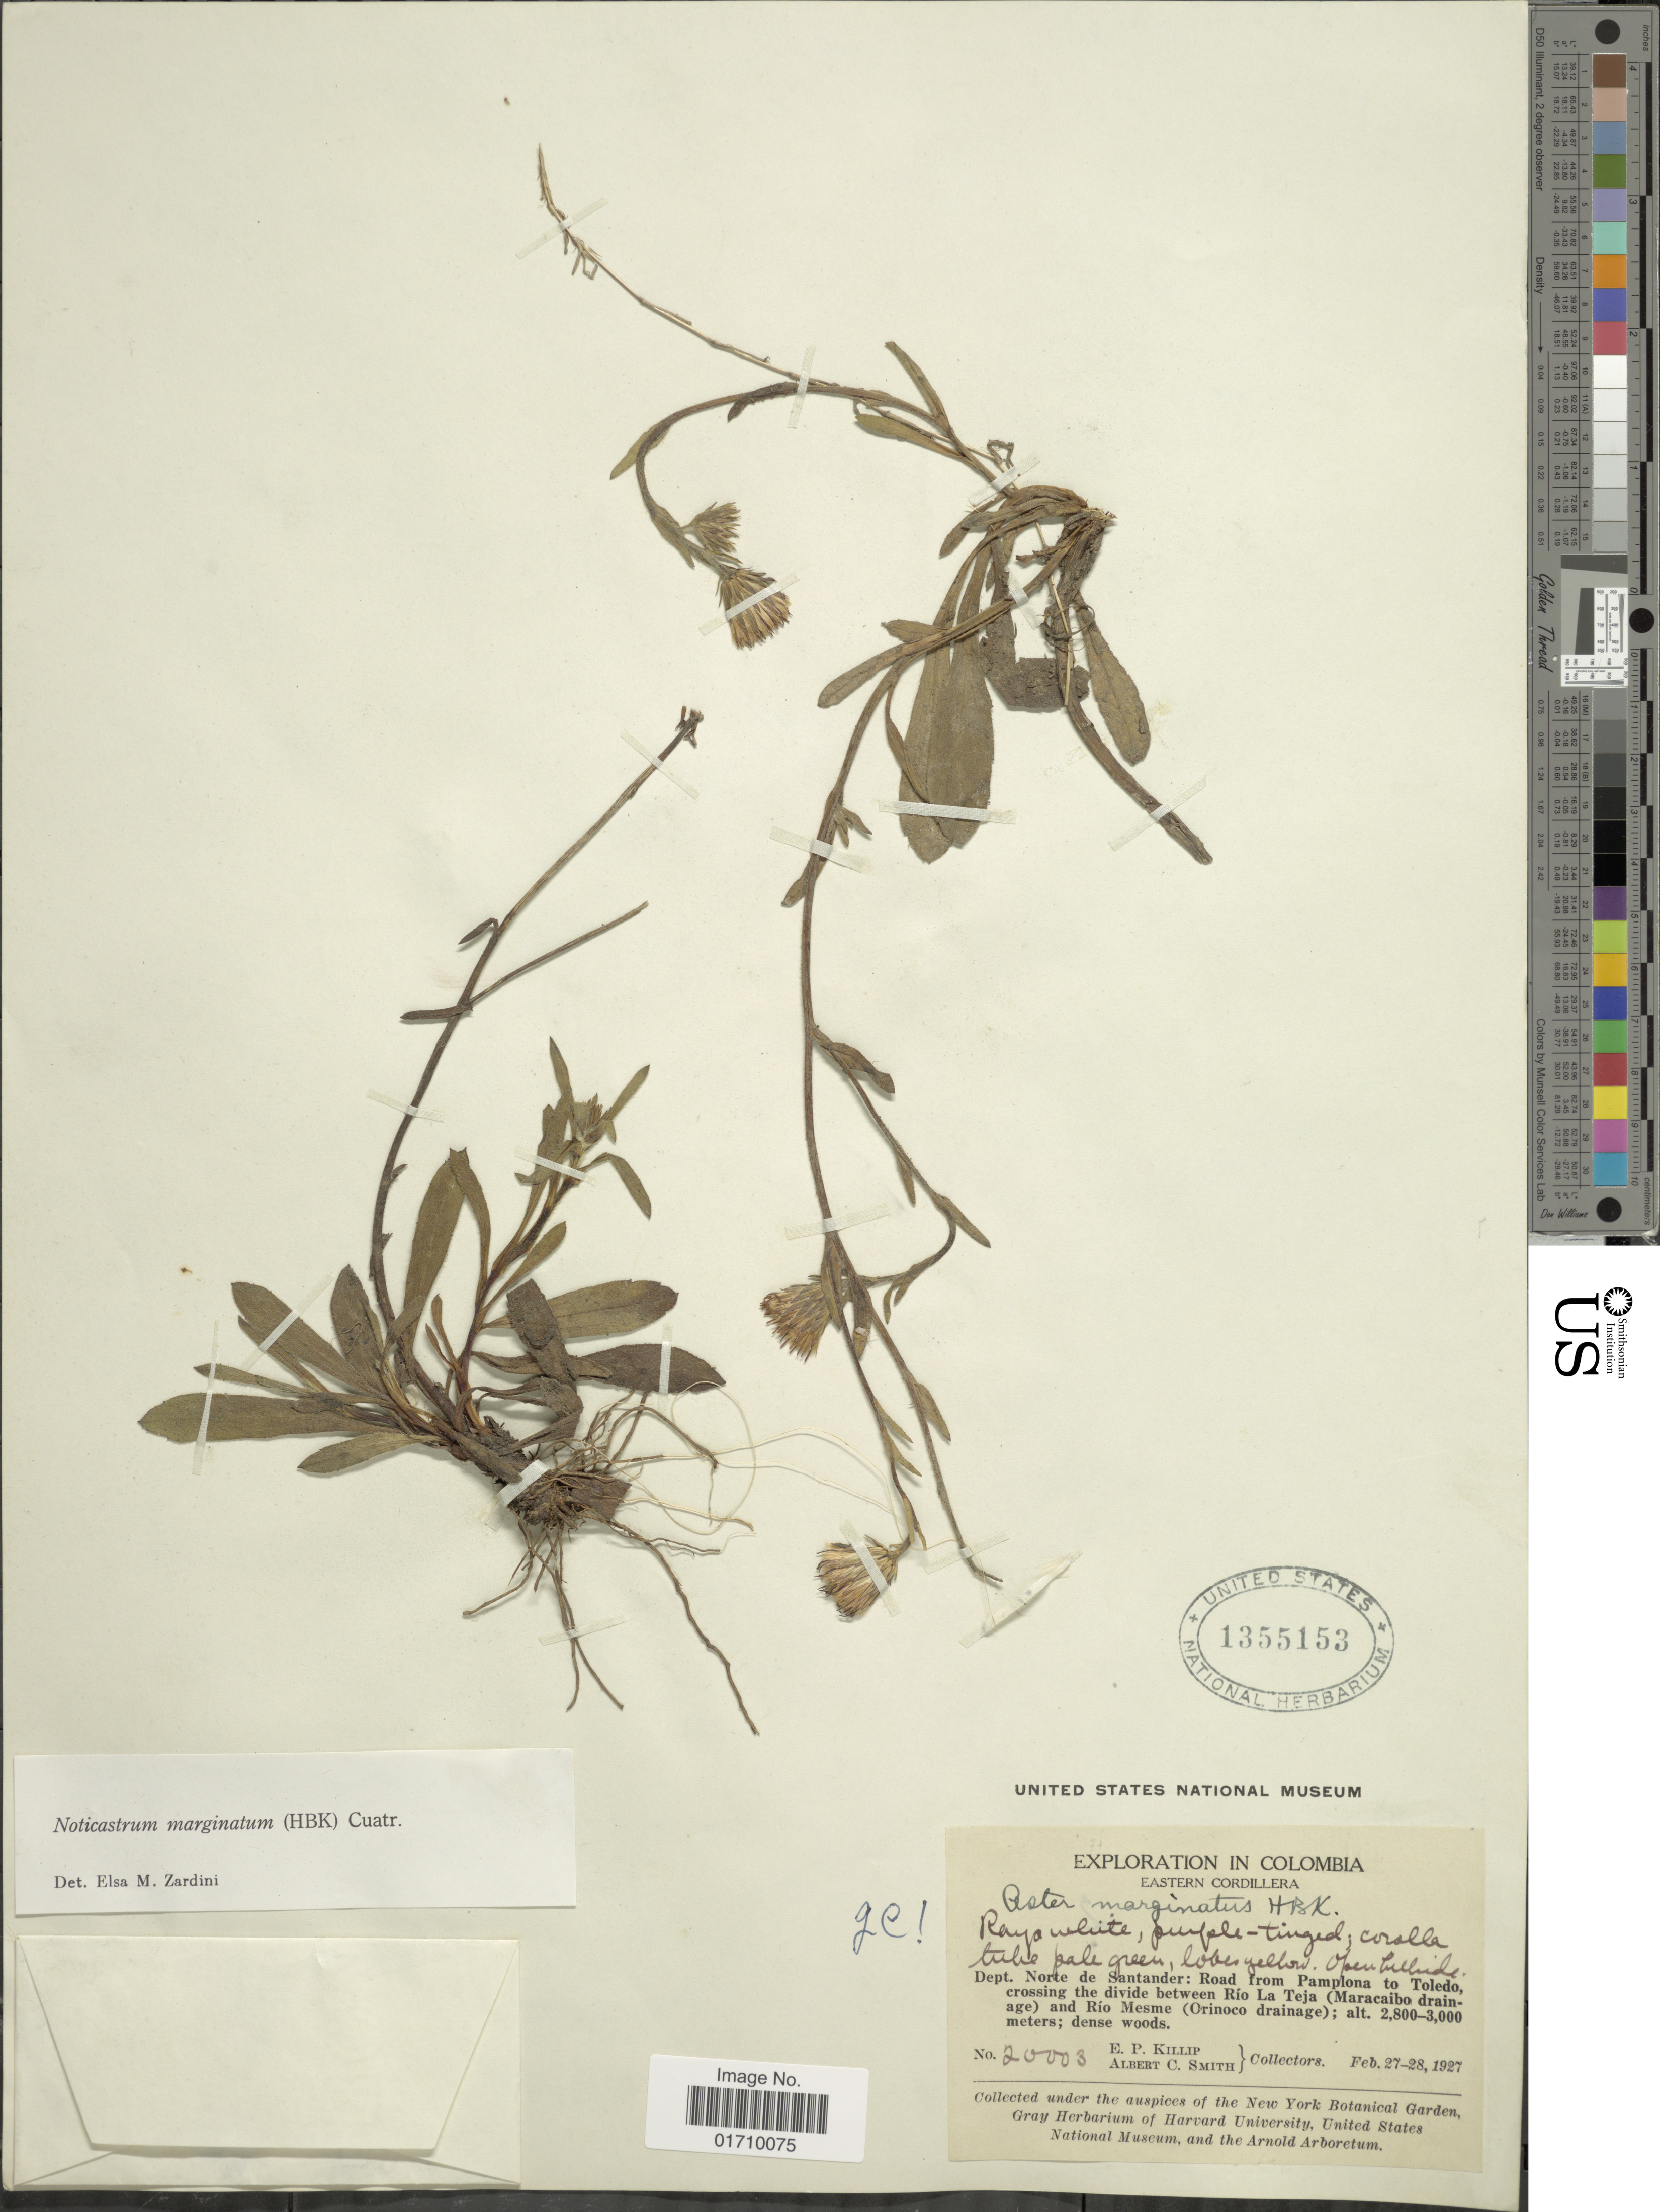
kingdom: Plantae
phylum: Tracheophyta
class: Magnoliopsida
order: Asterales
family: Asteraceae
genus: Noticastrum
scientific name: Noticastrum marginatum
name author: (Kunth) Cuatrec.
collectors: E. P. Killip & A. C. Schnizlein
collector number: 20003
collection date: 1927-02-27/1927-02-28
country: Colombia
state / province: Norte de Santander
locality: Eastern Cordillera, road from Pamplona to Toledo, crossing the divide between Rio La Teja (Maracaibo drainage) and Rio Mesme (Orinoco drainage)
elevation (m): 2800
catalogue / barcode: US 1355153